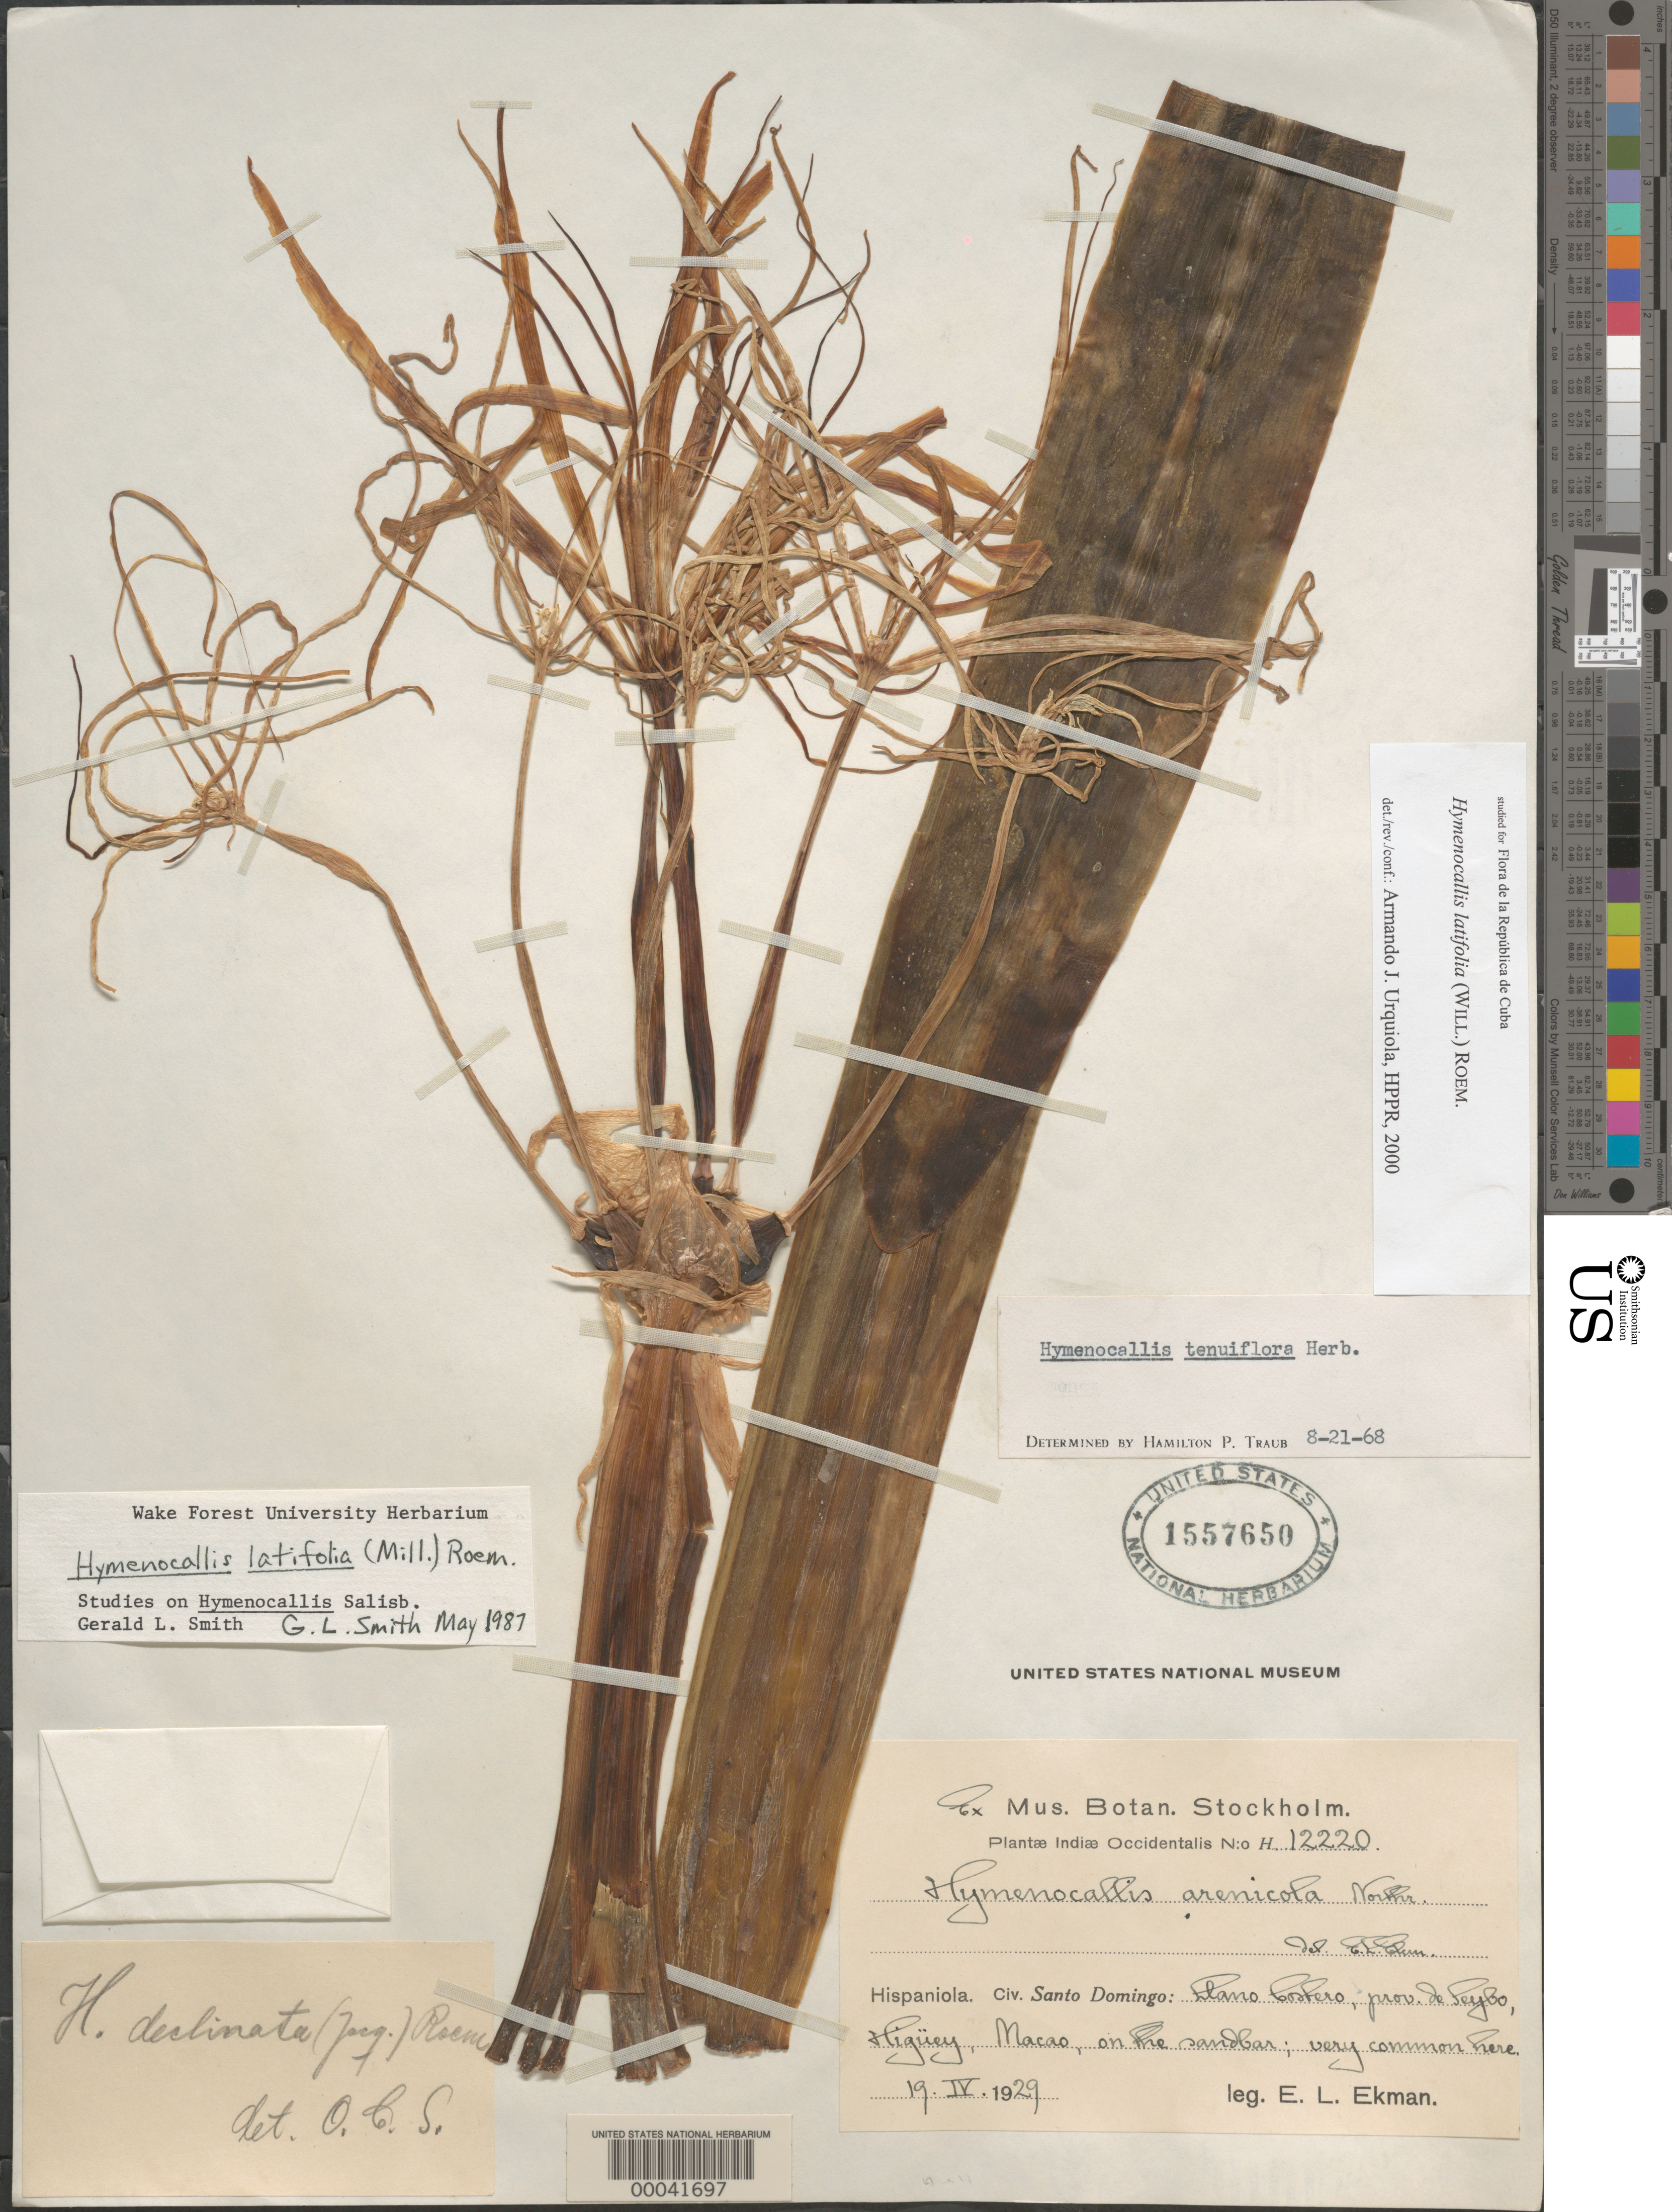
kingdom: Plantae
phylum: Tracheophyta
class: Liliopsida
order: Asparagales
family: Amaryllidaceae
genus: Hymenocallis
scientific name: Hymenocallis latifolia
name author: (Mill.) M. Roem.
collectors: E. L. Ekman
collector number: H12220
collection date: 1929-04-19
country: Dominican Republic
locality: Indiæ Occidentalis. Hispaniola. Civ. Santo Domingo: Llano Costero, prov. de Leybo, Higüey, Macao, on the sandbar.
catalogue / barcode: US 1557650